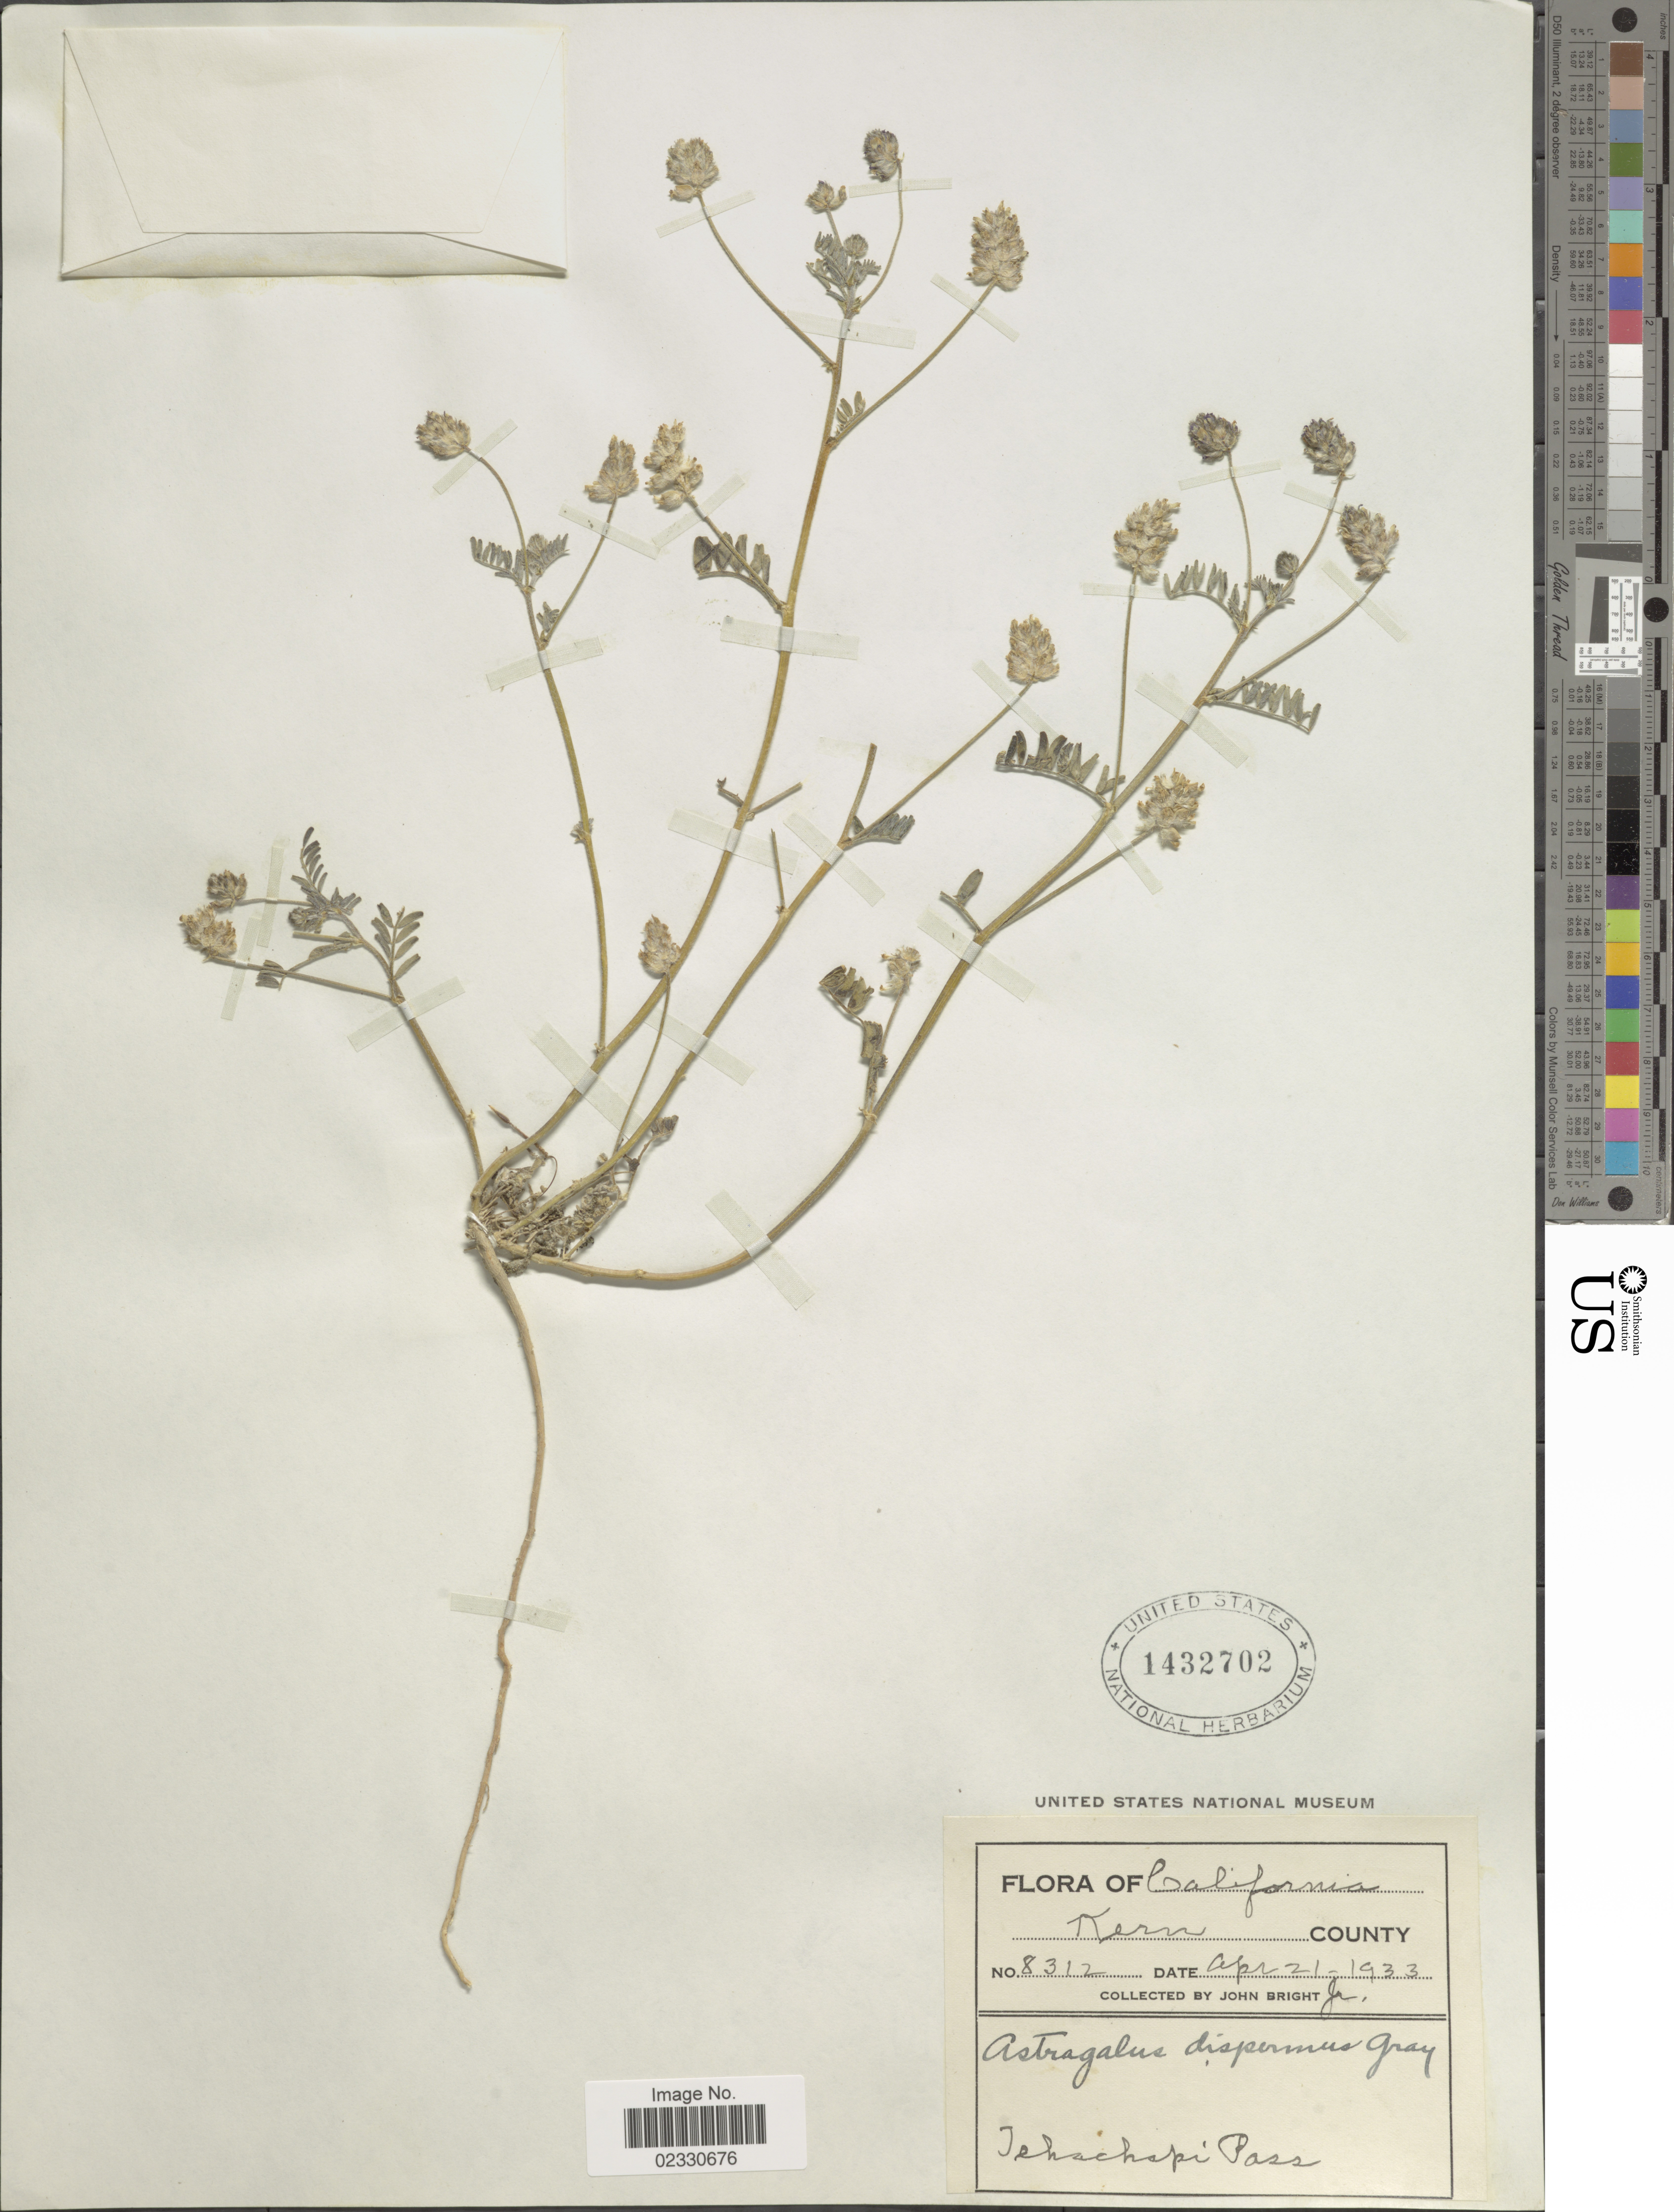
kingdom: Plantae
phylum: Tracheophyta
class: Magnoliopsida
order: Fabales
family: Fabaceae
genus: Astragalus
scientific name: Astragalus dispermus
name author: A. Gray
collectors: J. Bright Jr.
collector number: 8312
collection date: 1933-04-21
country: United States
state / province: California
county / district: Kern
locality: Kern County, Tchachapi Pass.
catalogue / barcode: US 1432702